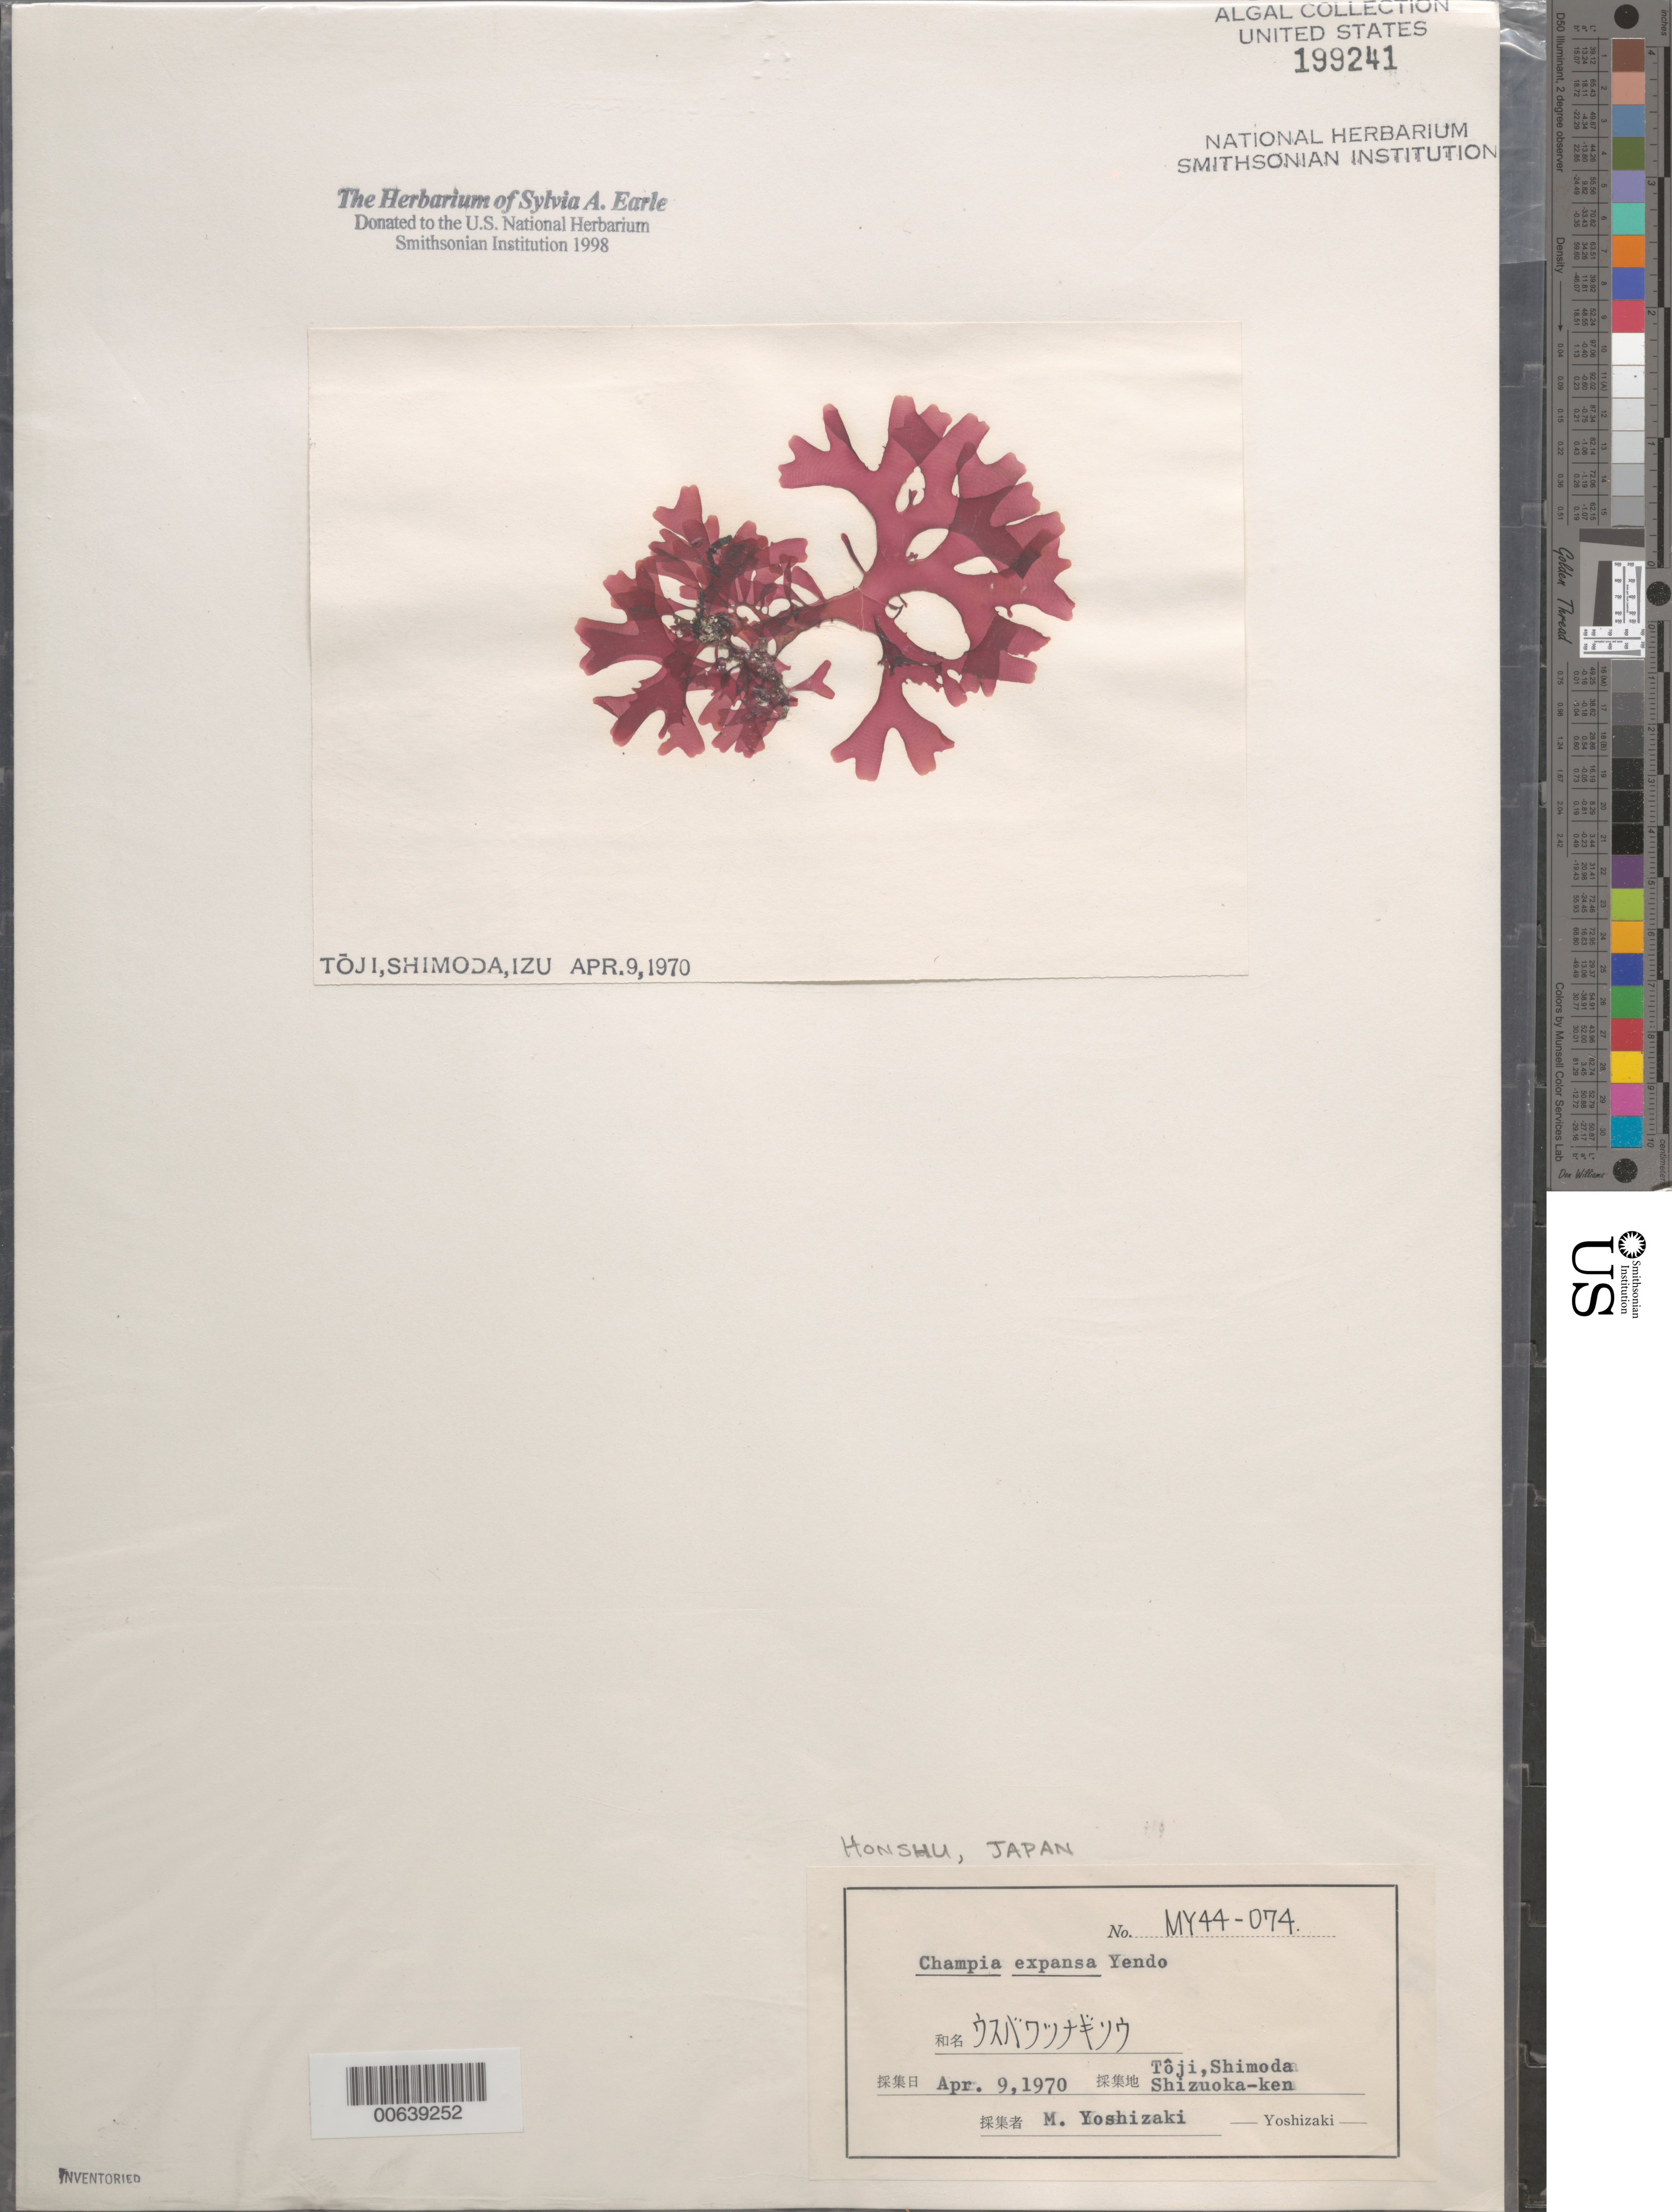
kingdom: Plantae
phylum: Rhodophyta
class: Florideophyceae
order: Rhodymeniales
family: Champiaceae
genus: Champia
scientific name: Champia expansa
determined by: Yoshizaki, M.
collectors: M. Yoshizaki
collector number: My 44-074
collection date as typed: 09 Apr 1970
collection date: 1970-04-09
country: Japan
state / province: Sizuoka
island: Honshu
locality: Toji, Shimoda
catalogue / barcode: US 199241